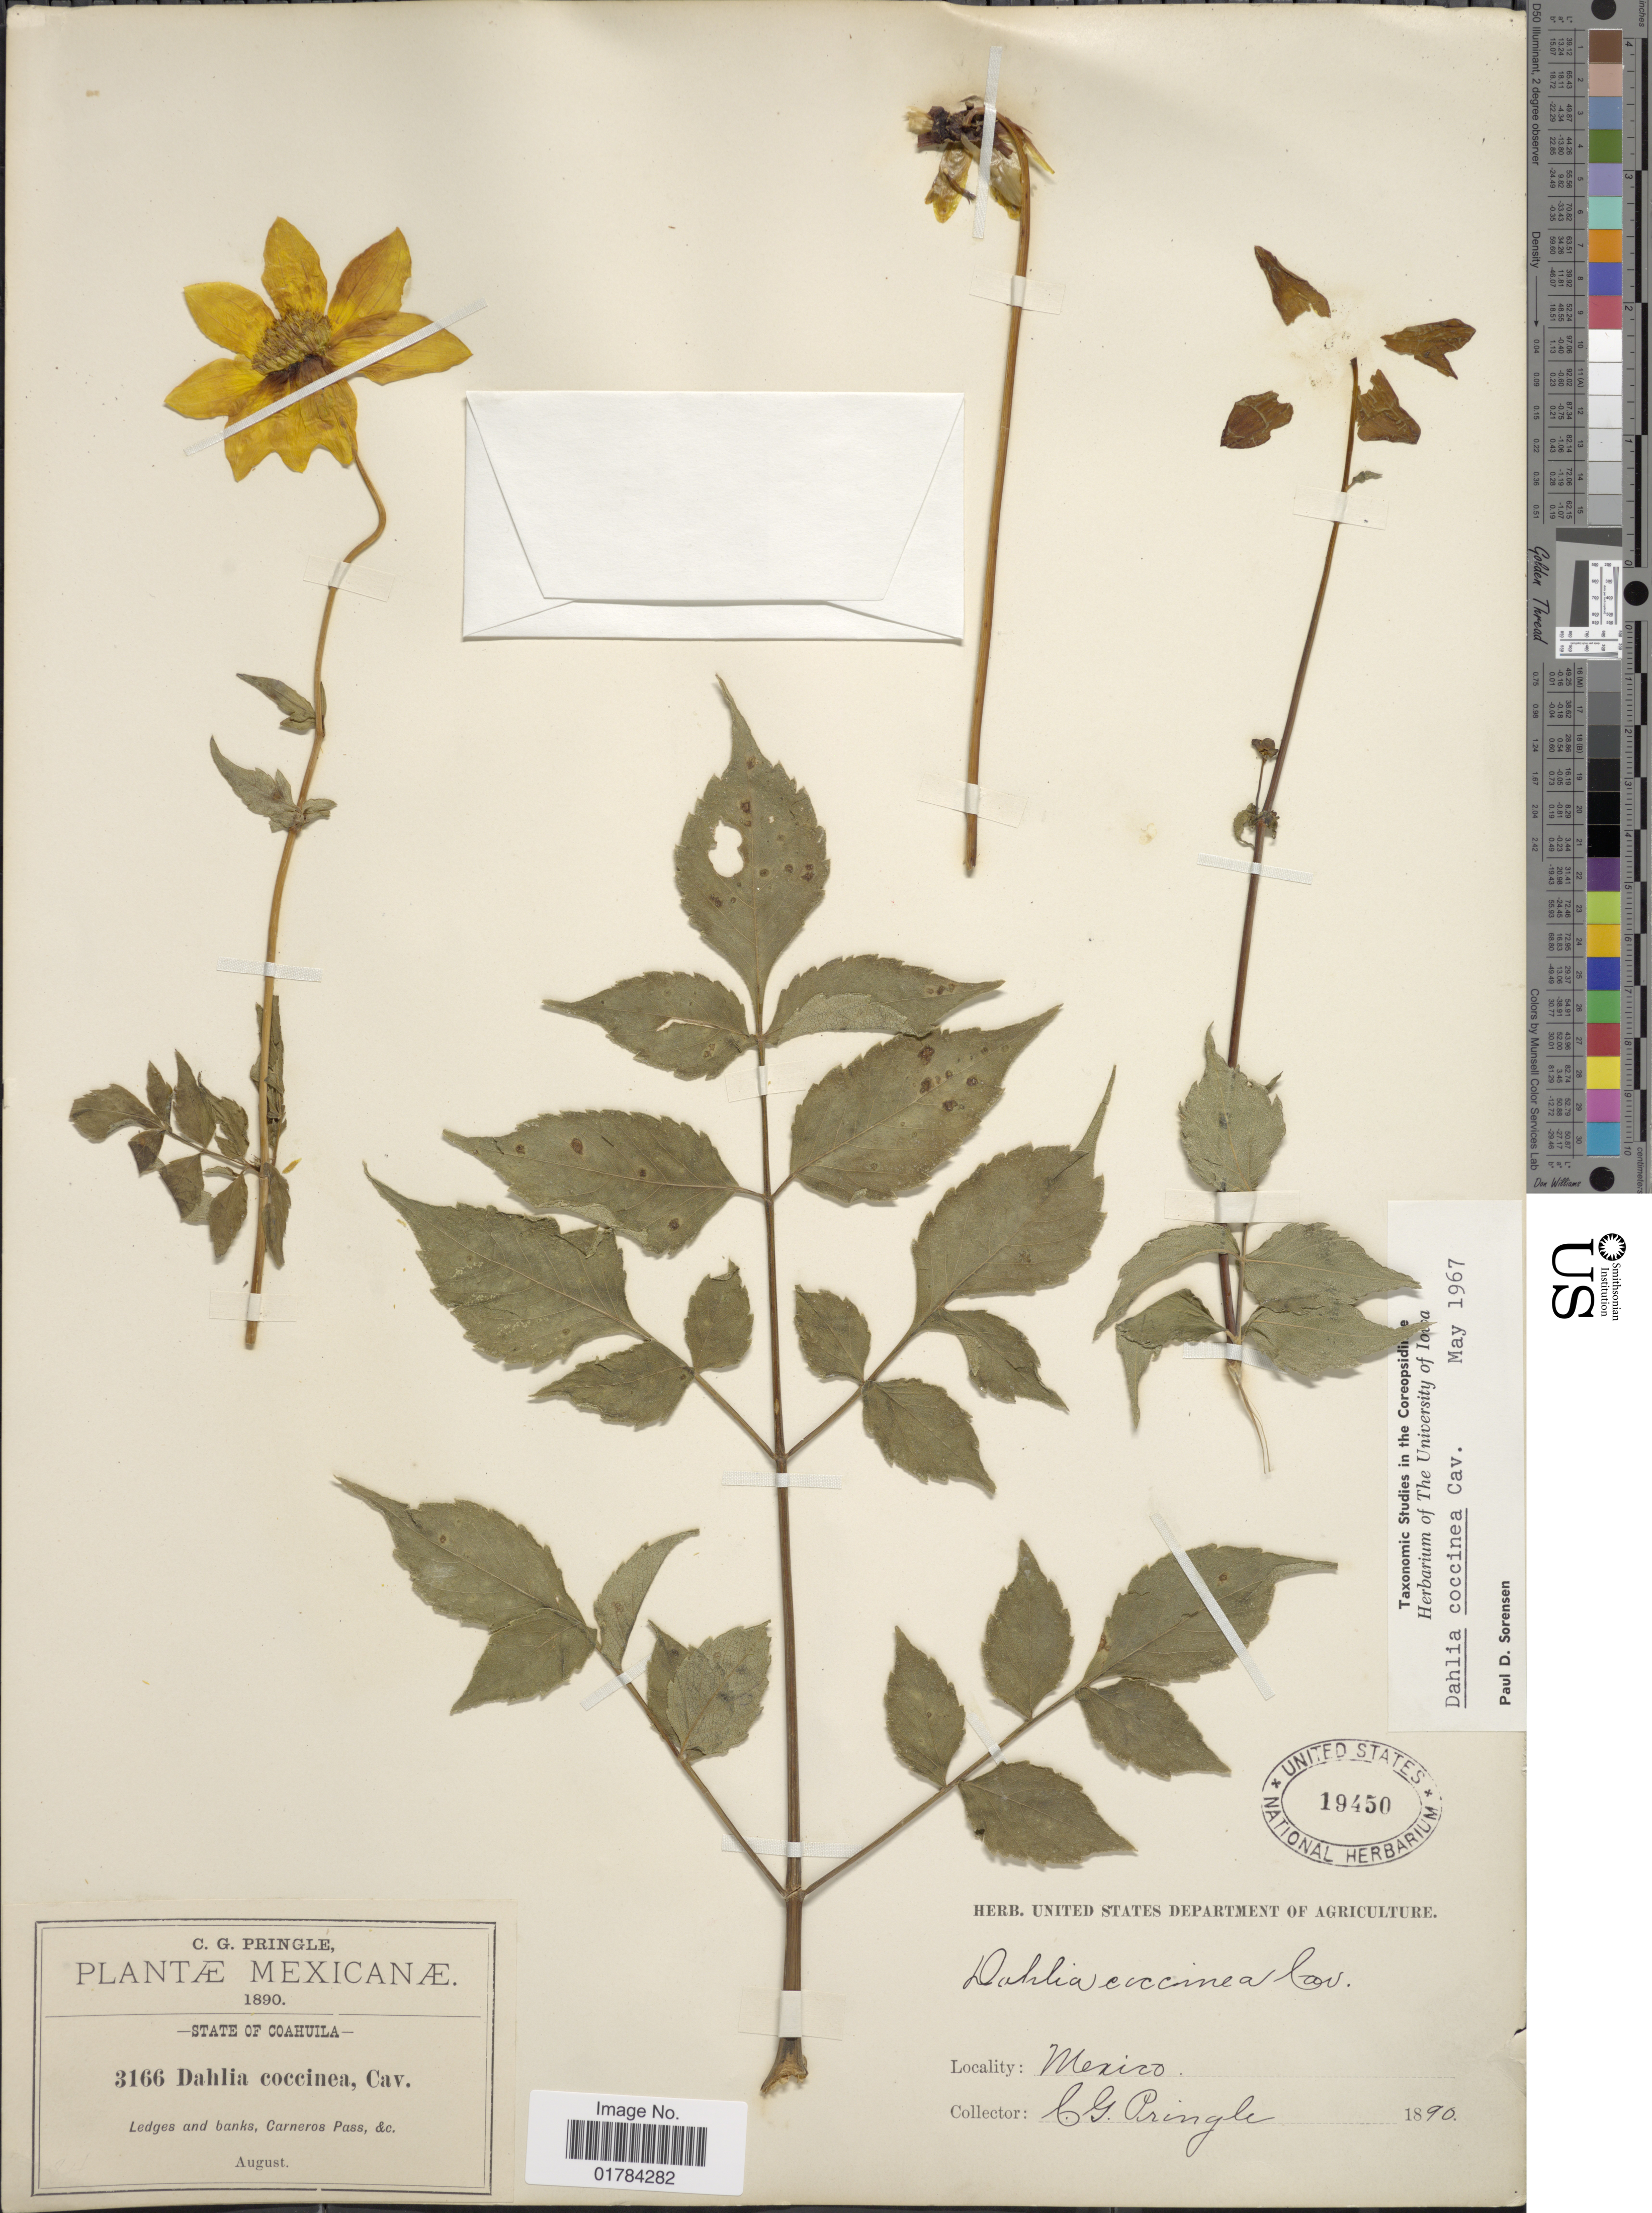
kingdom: Plantae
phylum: Tracheophyta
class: Magnoliopsida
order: Asterales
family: Asteraceae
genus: Dahlia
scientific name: Dahlia coccinea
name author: Cav.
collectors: C. G. Pringle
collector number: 3166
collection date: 1890-08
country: Mexico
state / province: Coahuila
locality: Ledges and banks, Carneros Pass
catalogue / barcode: US 19450